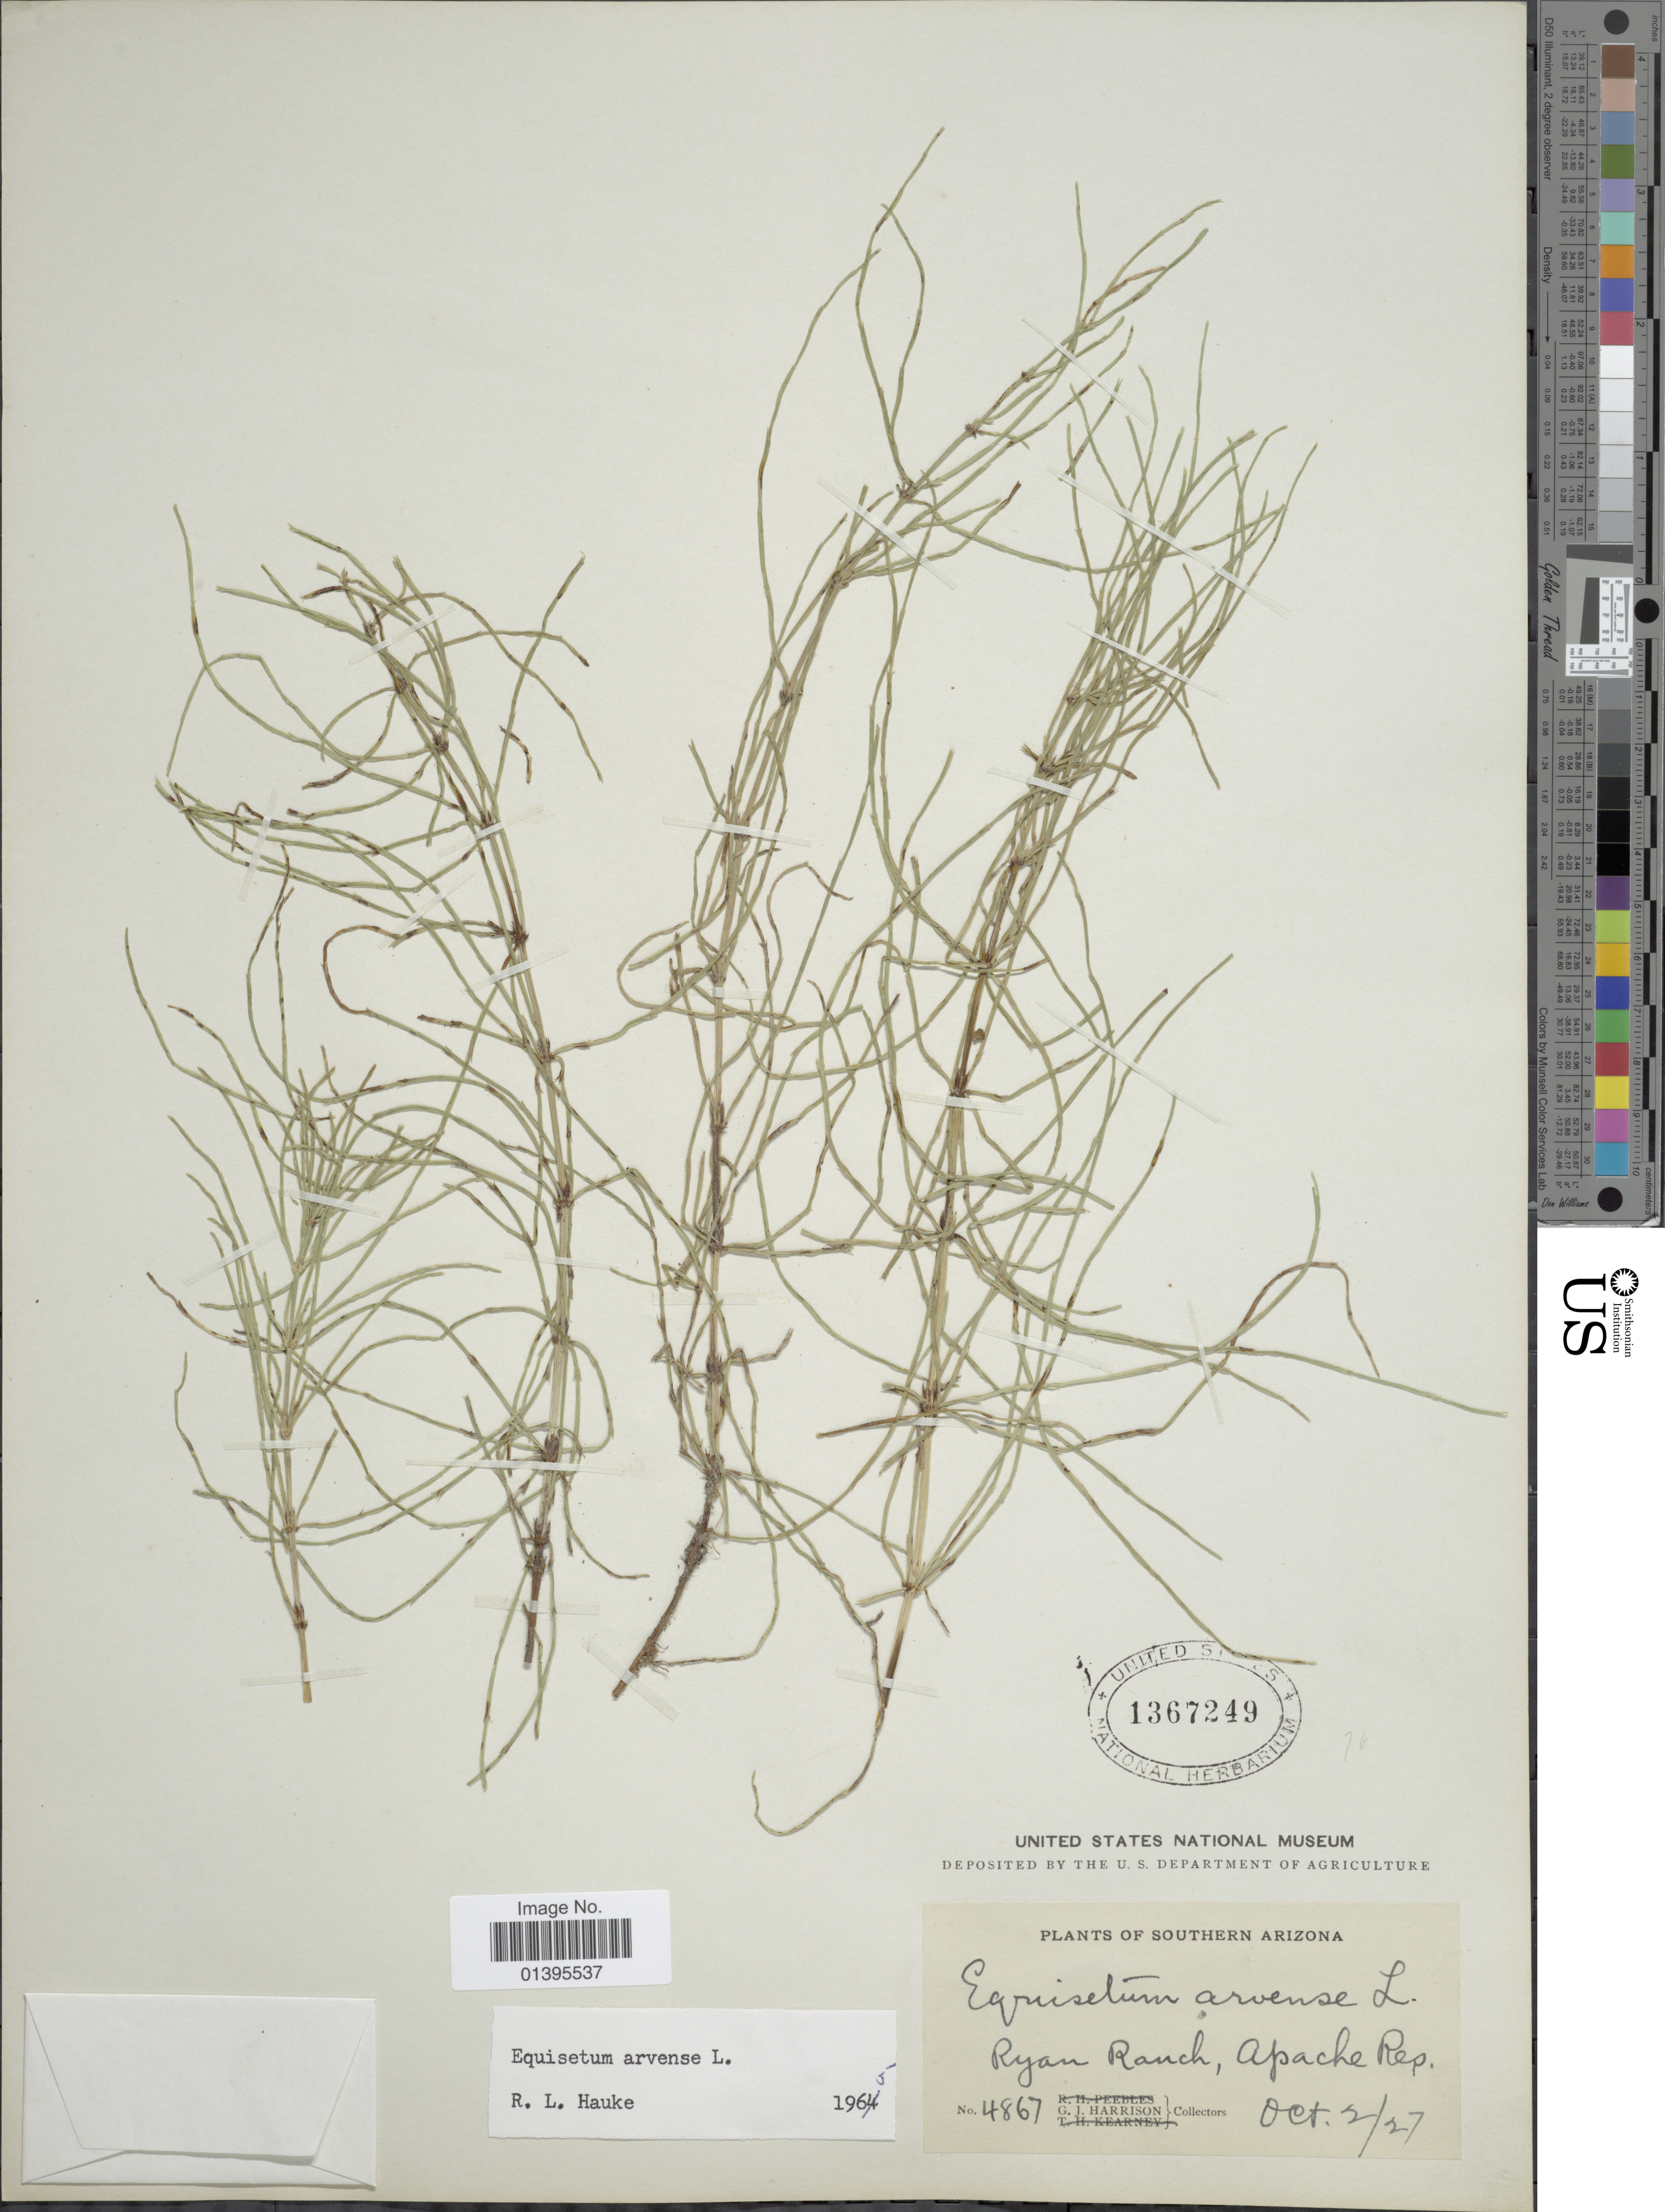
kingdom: Plantae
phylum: Tracheophyta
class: Polypodiopsida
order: Equisetales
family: Equisetaceae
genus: Equisetum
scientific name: Equisetum arvense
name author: L.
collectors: G. J. Harrison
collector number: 4867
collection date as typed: Transcribed d/m/y: 2/10/27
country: United States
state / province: Arizona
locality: Southern Arizona, Ryan Ranch, Apache Rep.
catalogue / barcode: US 1367249